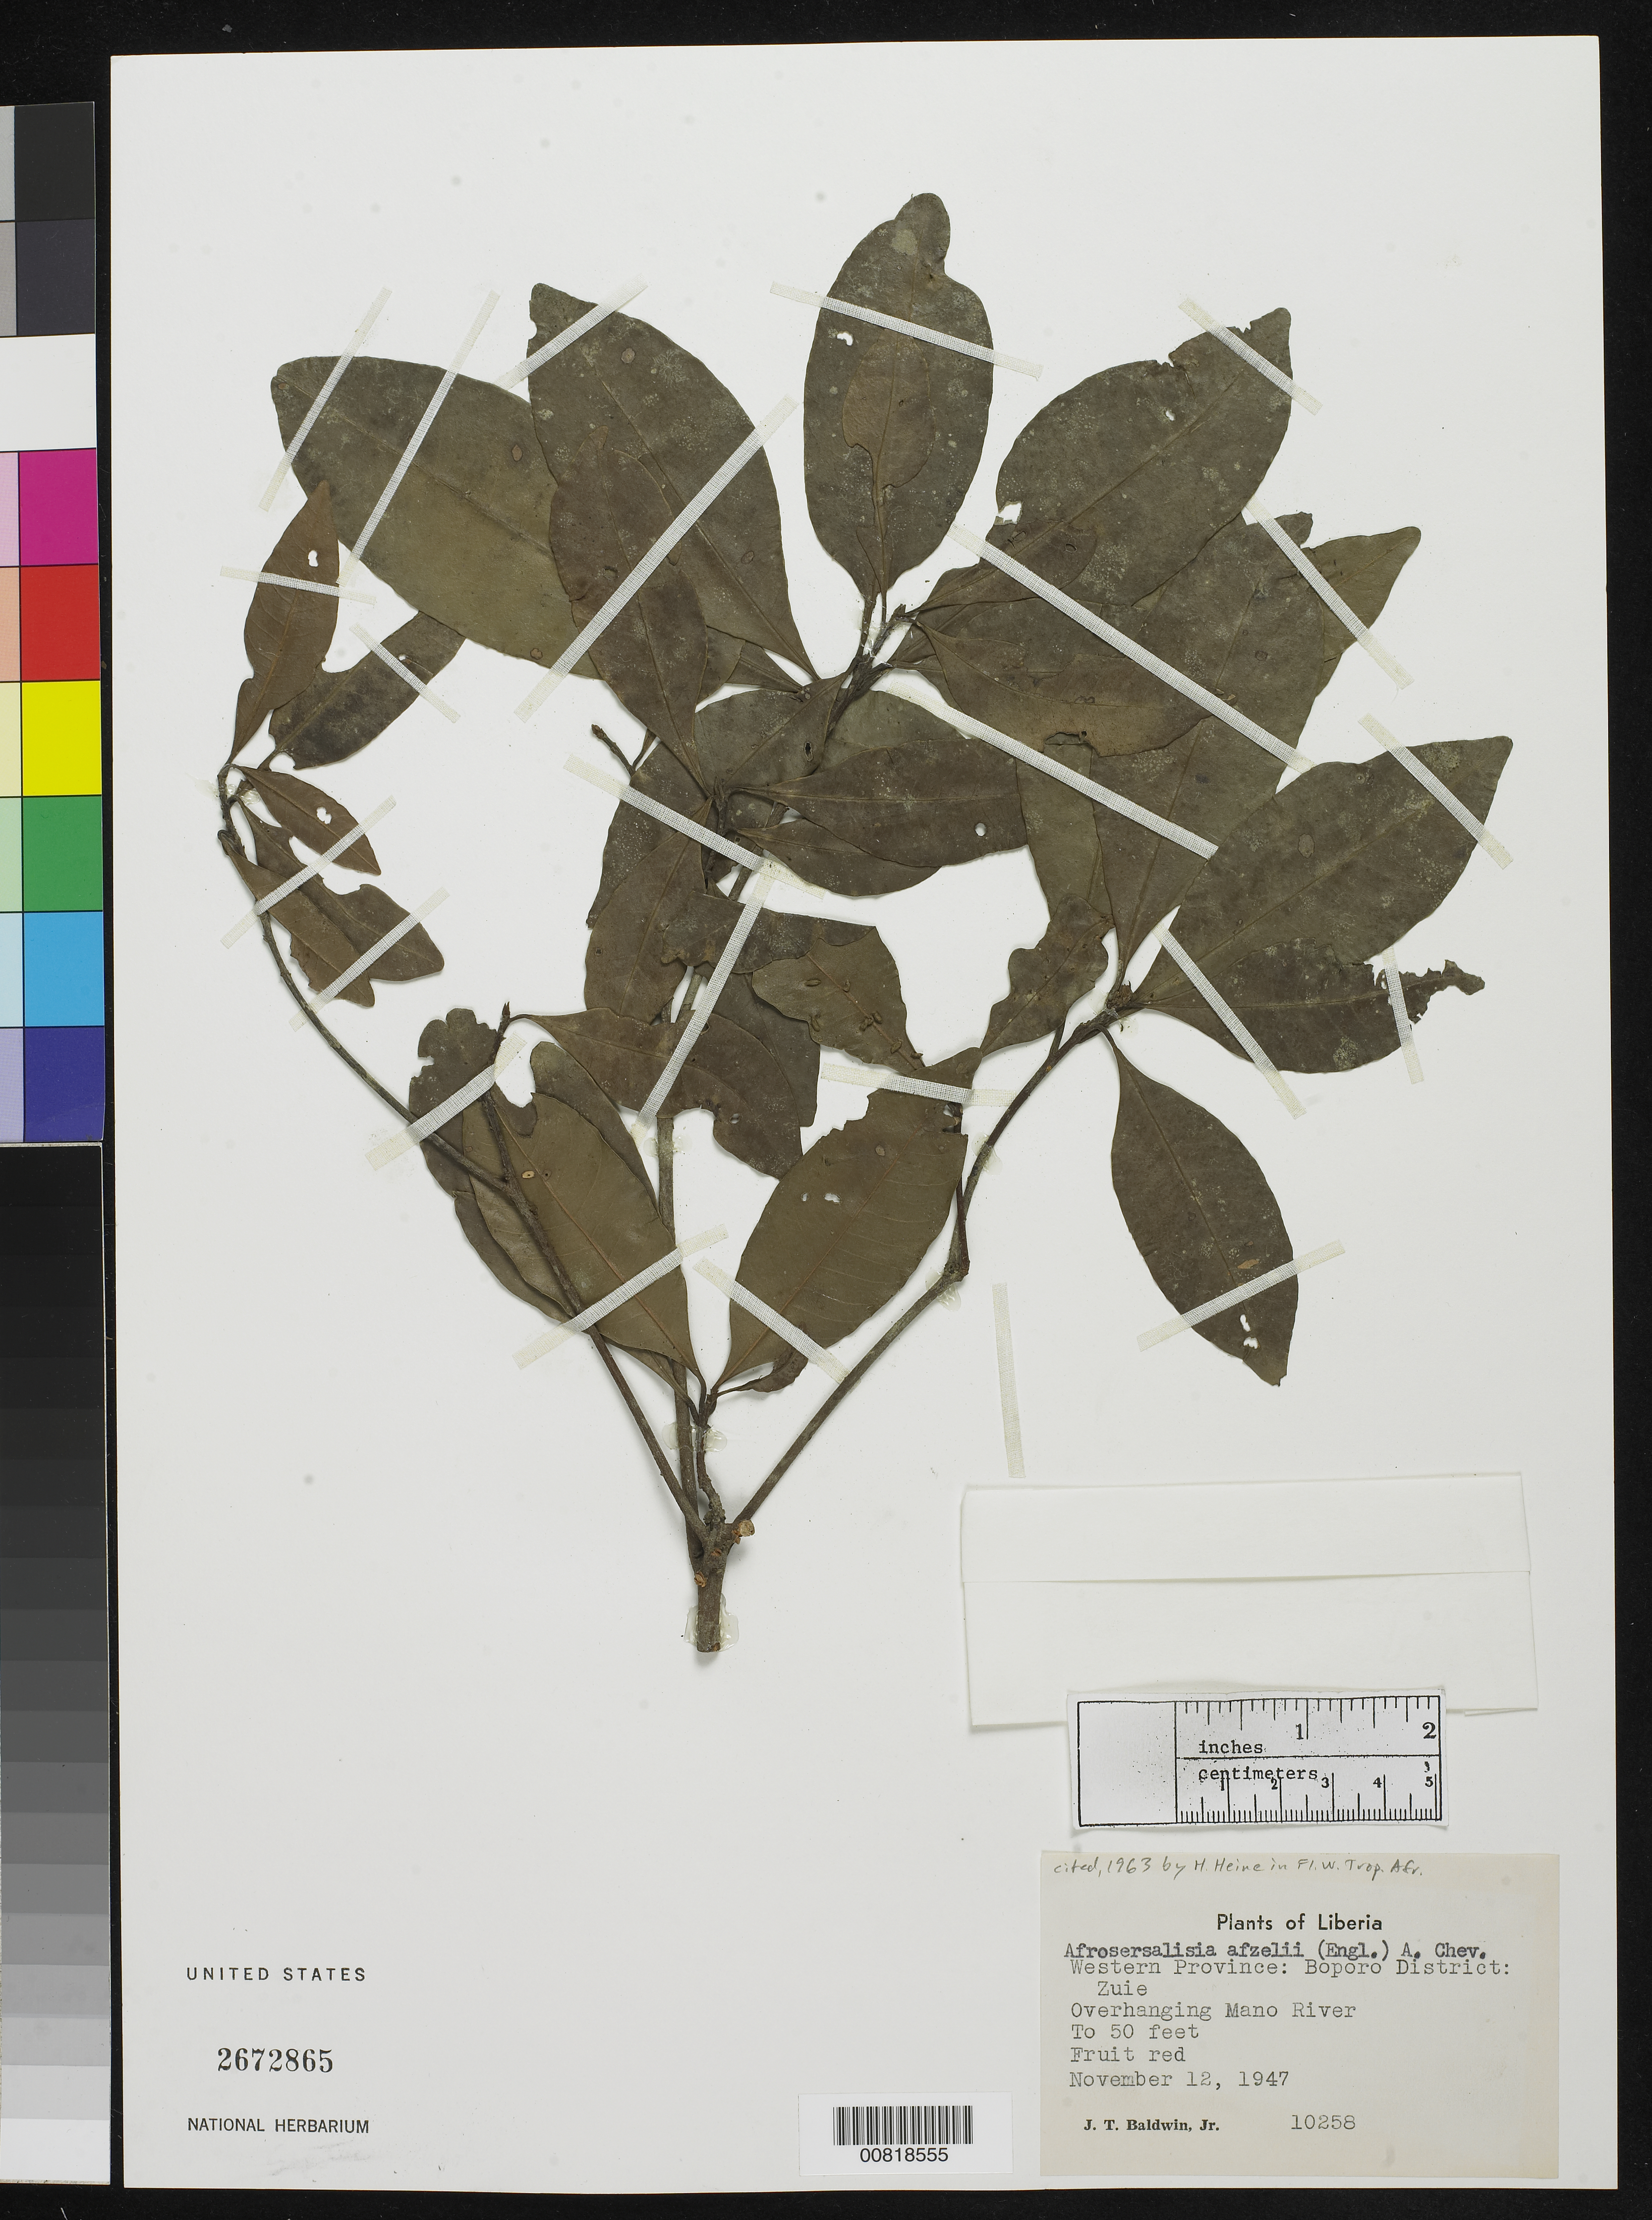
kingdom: Plantae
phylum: Tracheophyta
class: Magnoliopsida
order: Ericales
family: Sapotaceae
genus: Synsepalum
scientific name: Synsepalum afzelii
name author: (Engl.) T.D. Penn.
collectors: J. T. Baldwin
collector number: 10258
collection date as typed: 12 Nov 1947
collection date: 1947-11-12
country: Liberia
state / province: Gbarpolu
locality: Western Province: Boporo District, Zuie, Mano River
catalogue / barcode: US 2672865